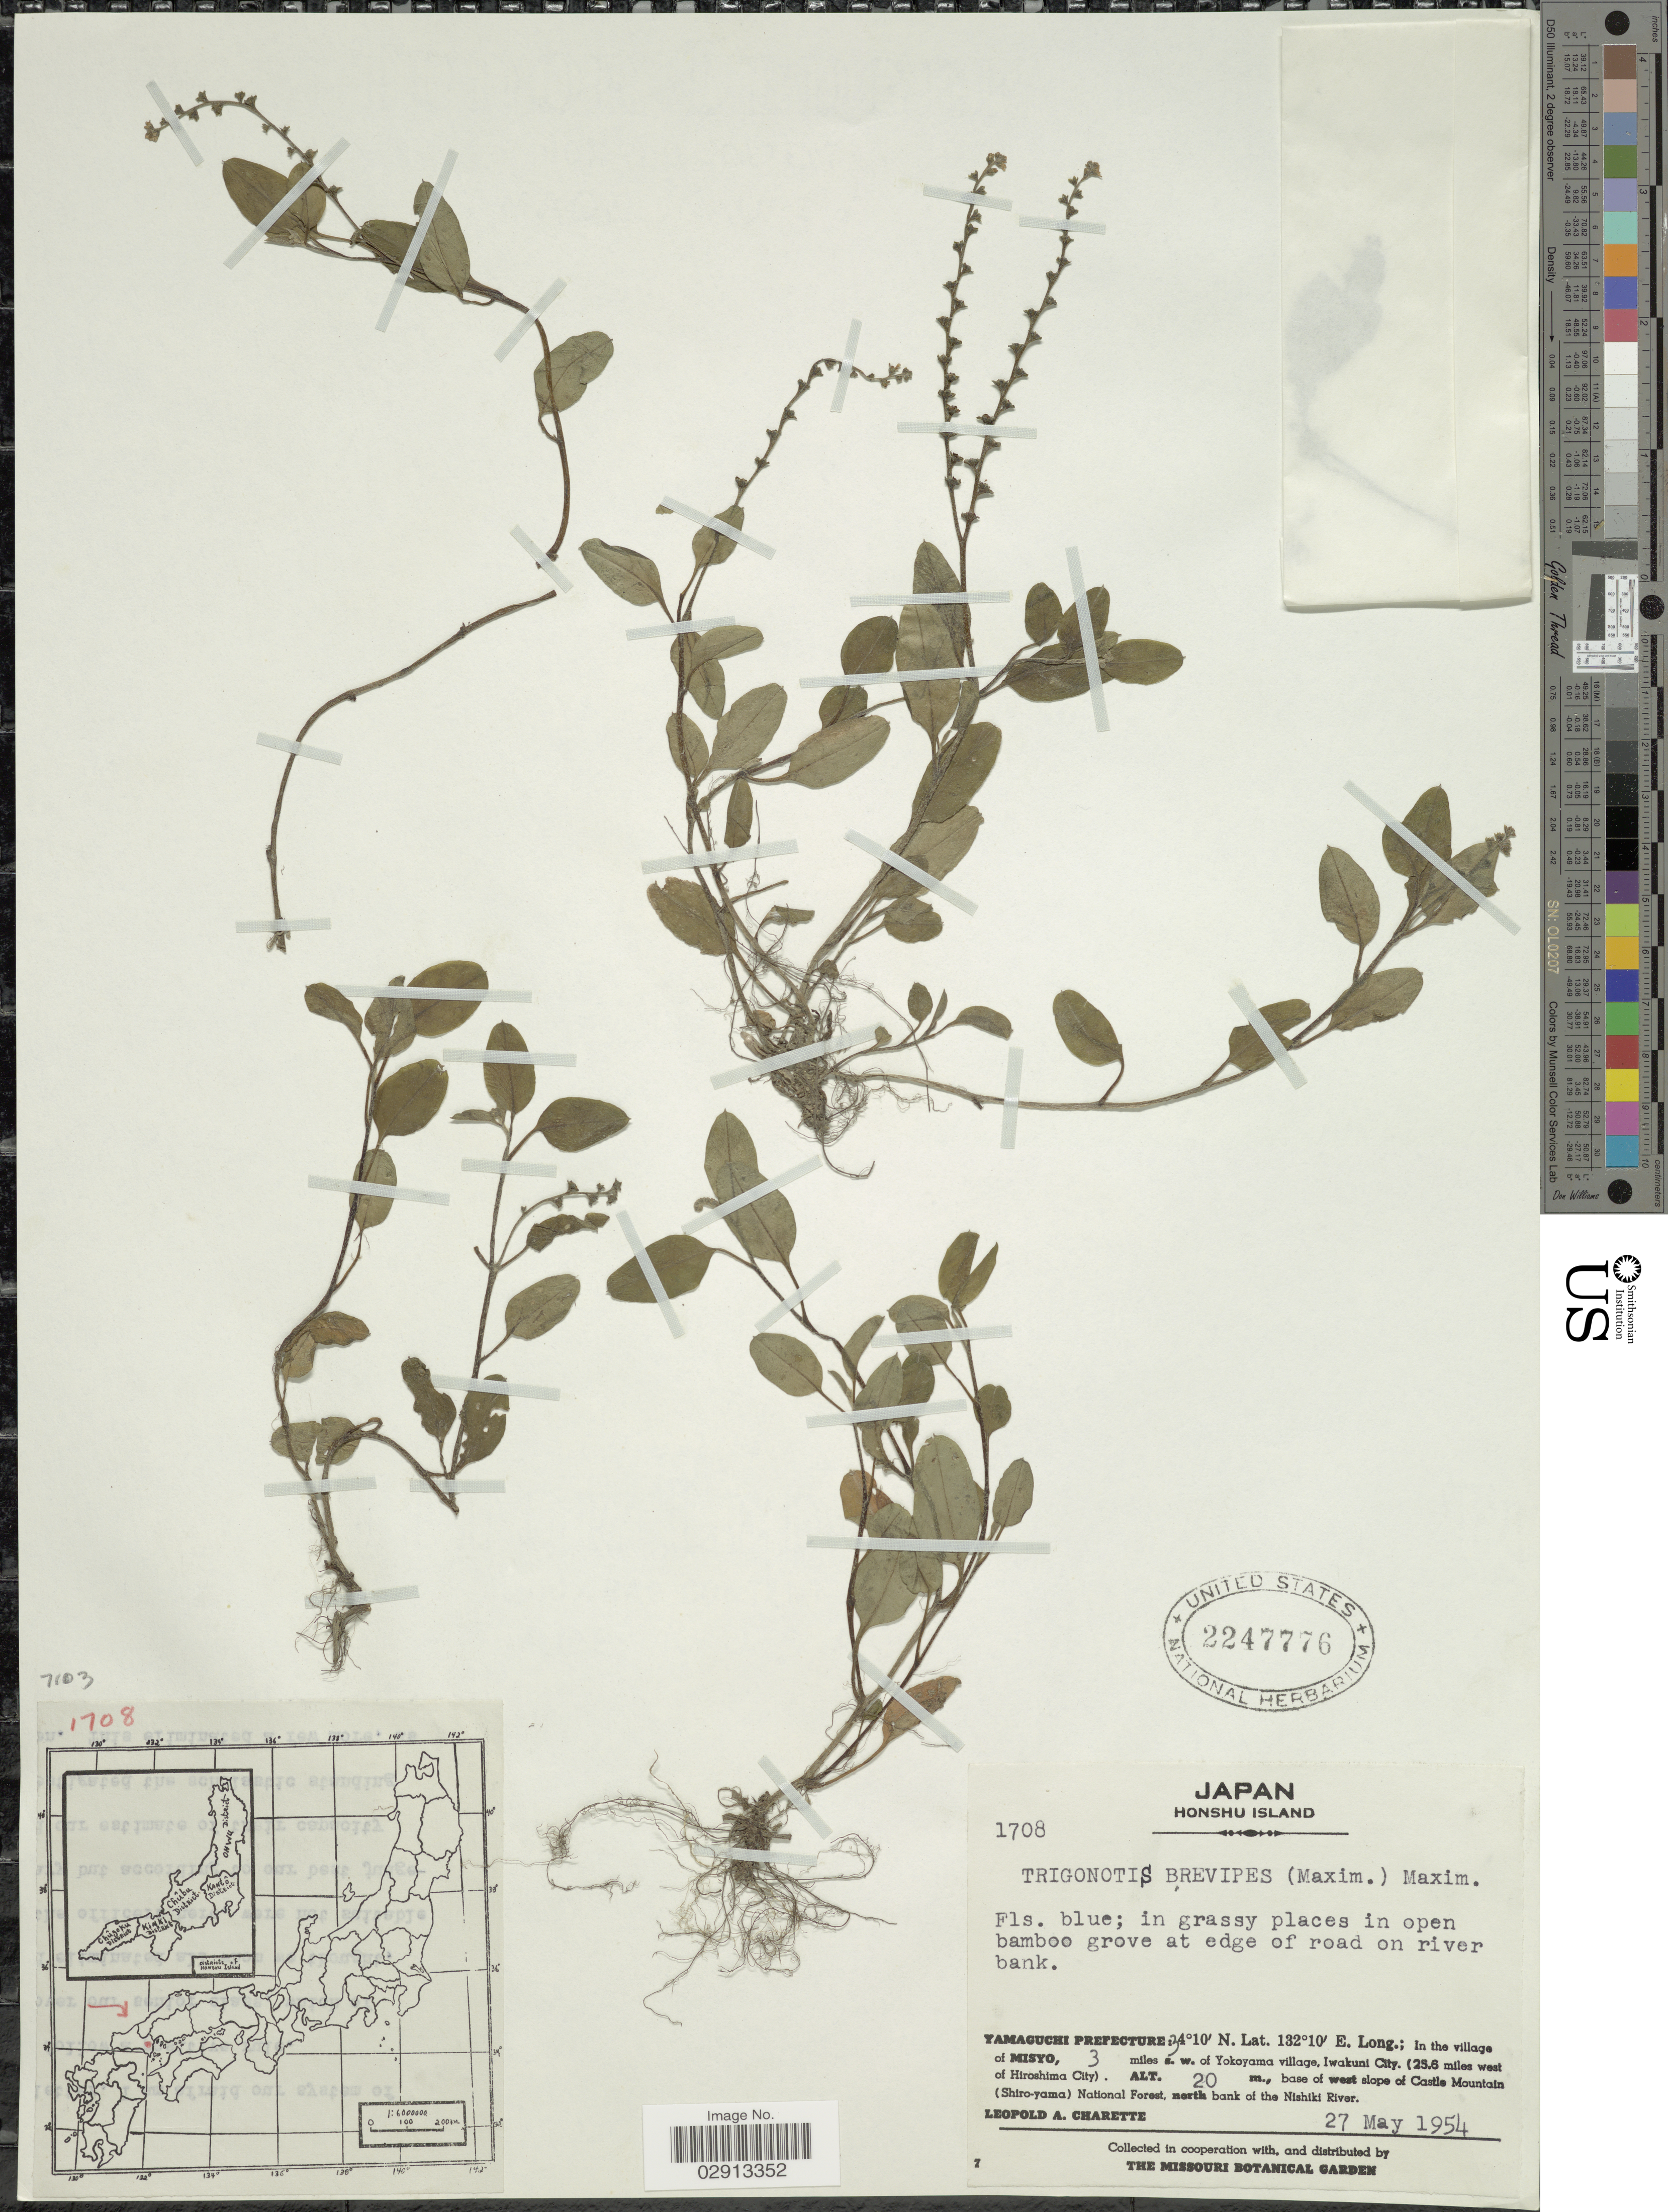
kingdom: Plantae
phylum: Tracheophyta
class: Magnoliopsida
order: Boraginales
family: Boraginaceae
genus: Trigonotis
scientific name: Trigonotis brevipes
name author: Maxim.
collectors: L. A. Charette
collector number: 1708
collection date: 1954-05-27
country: Japan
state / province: Yamaguti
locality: Honshu Island. Yamaguchi Prefecture: In the village of Misyo, 3 miles s. w. of Yokoyama village, Iwakuni City. (25.6 miles west of Hiroshima City). Base of west slope of Castle Mountain (Shiro-Yama) National Forest, north bank of the Nishiki River.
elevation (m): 20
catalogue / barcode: US 22447776